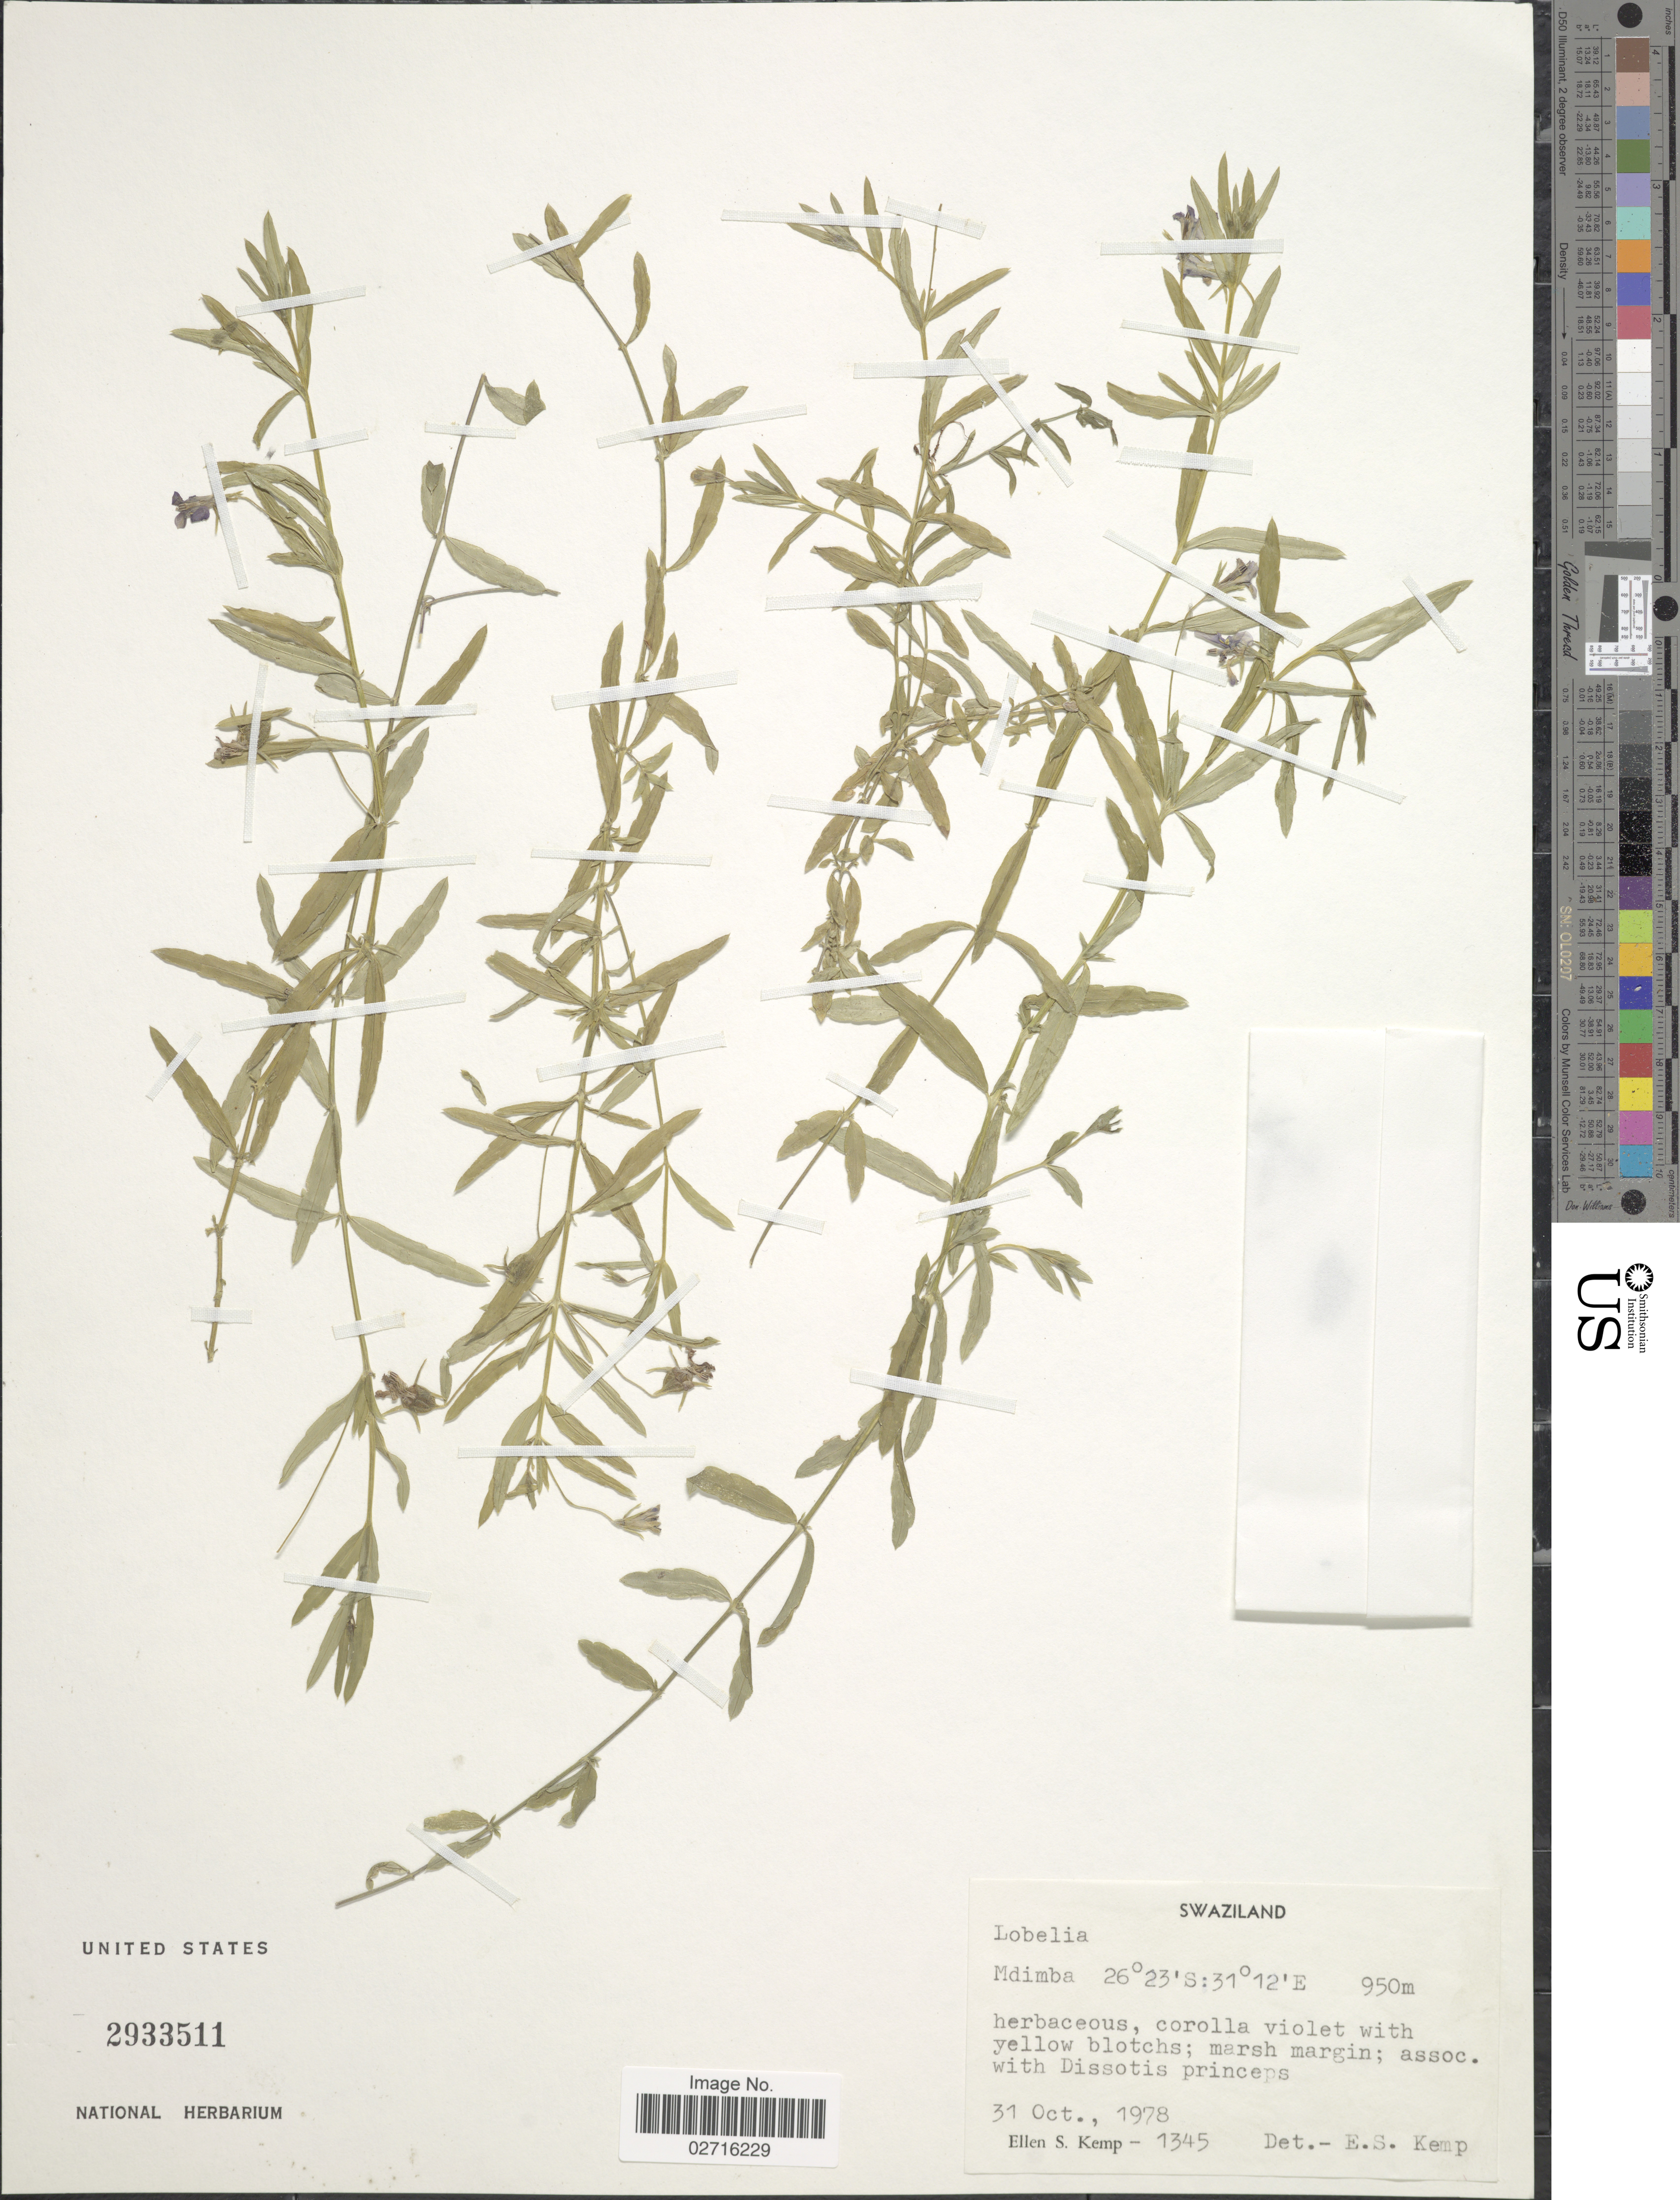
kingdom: Plantae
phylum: Tracheophyta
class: Magnoliopsida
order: Asterales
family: Campanulaceae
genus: Lobelia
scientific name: Lobelia sp.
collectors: E. S. Kemp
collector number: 1345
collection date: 1978-10-31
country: Eswatini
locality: Mdimba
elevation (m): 950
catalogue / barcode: US 2933511